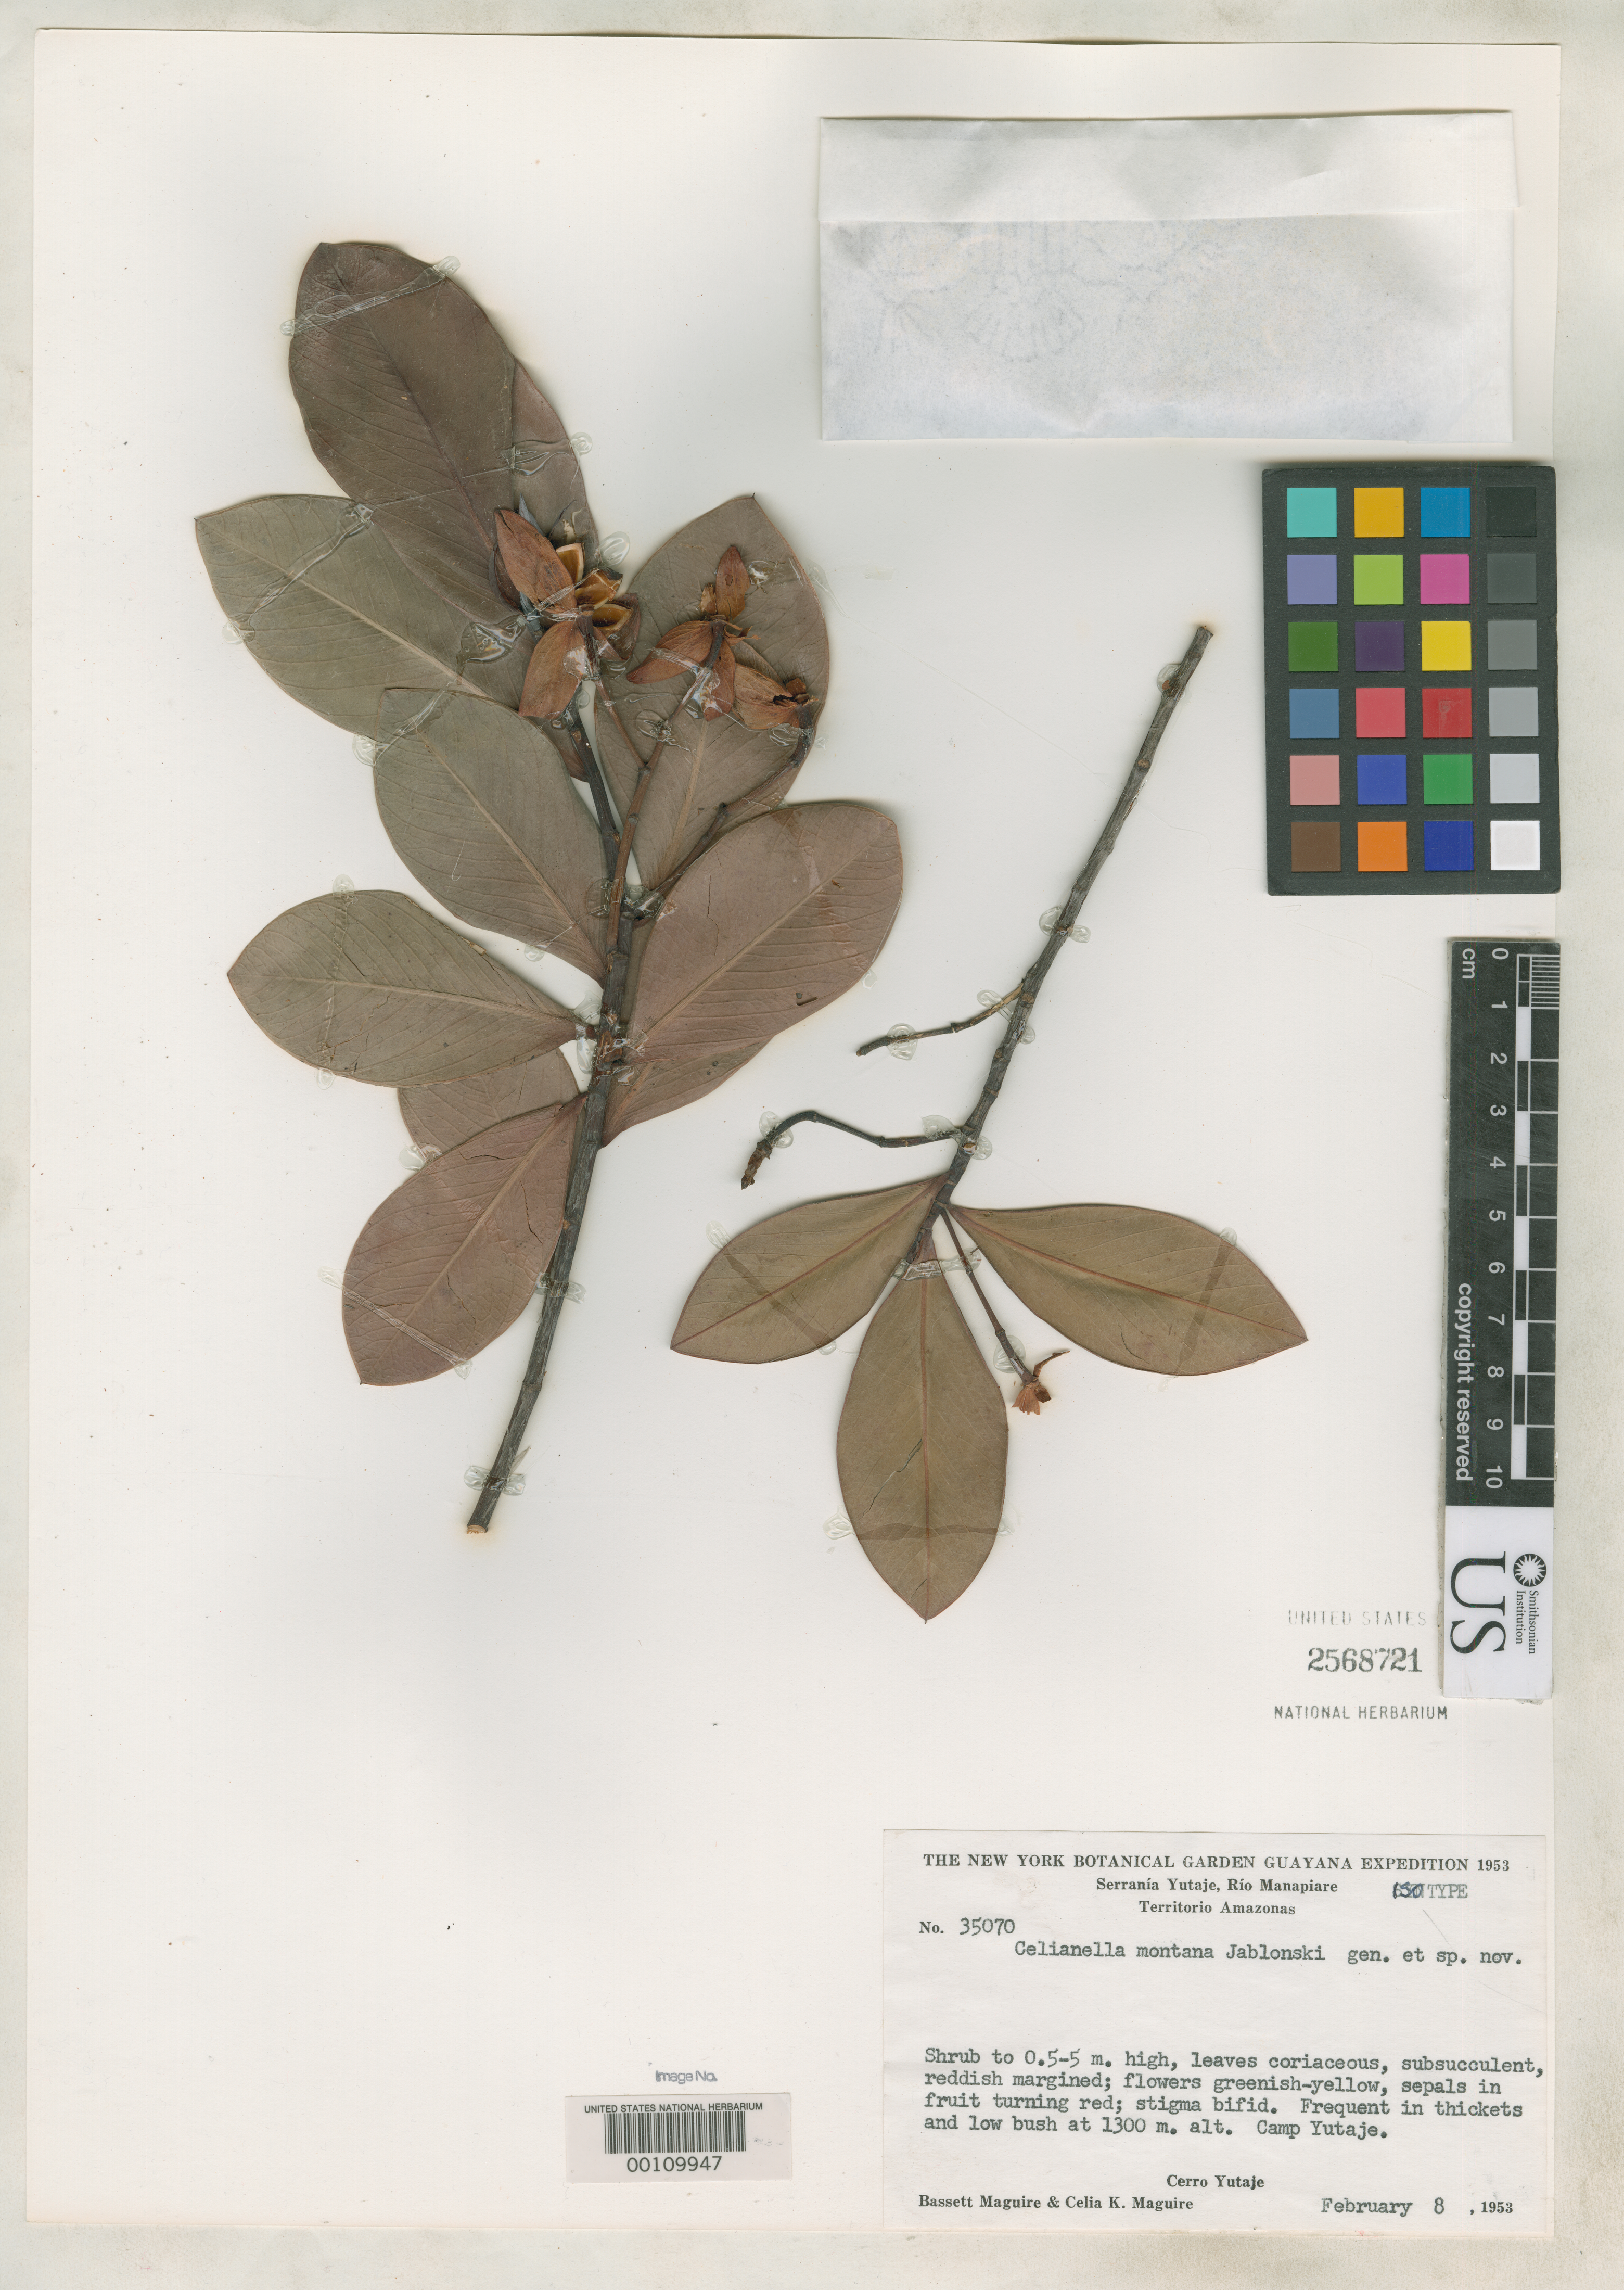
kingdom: Plantae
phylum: Tracheophyta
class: Magnoliopsida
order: Malpighiales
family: Phyllanthaceae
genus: Celianella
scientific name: Celianella montana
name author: Jabl.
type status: Isotype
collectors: B. Maguire & C. K. Maguire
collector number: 35070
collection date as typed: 08 Feb 1953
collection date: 1953-02-08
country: Venezuela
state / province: Amazonas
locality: Cerro Yutaje.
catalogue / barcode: US 2568721